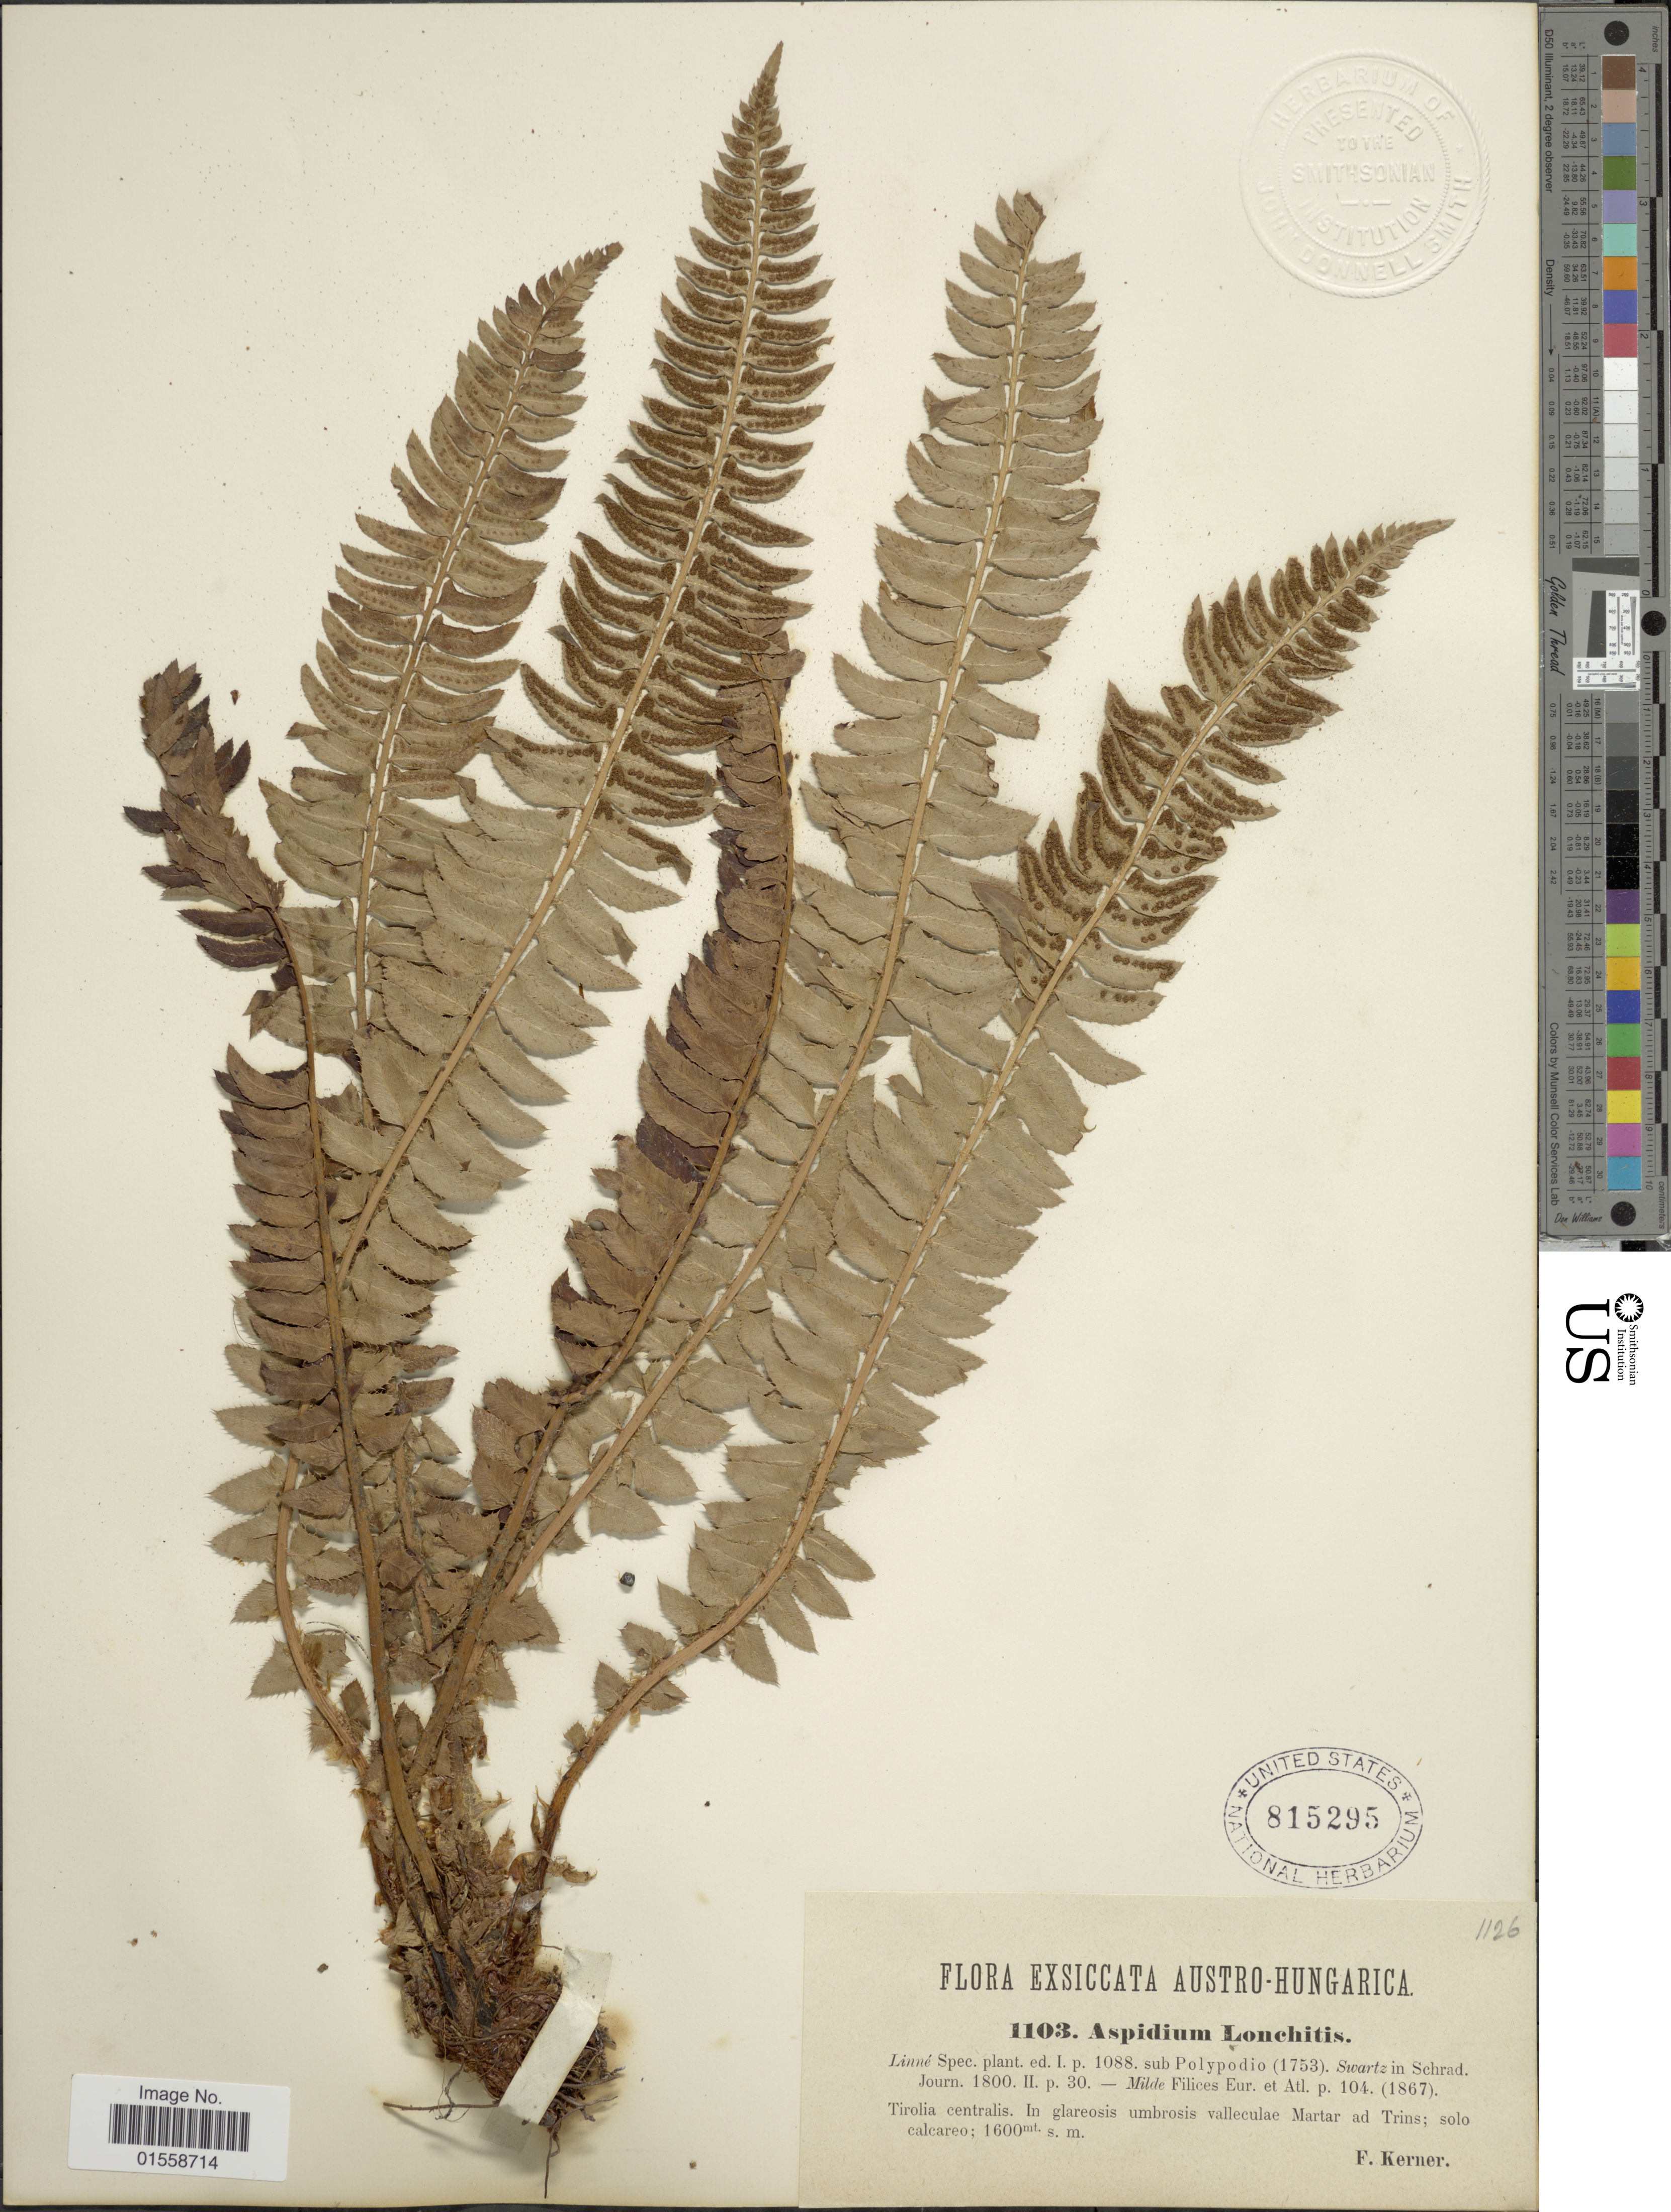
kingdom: Plantae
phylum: Tracheophyta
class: Polypodiopsida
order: Polypodiales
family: Dryopteridaceae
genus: Polystichum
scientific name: Polystichum lonchitis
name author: (Roth) L.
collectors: F. Kerner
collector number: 1103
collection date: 1867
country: Austria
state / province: Tirol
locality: Austro-Hungarica, Tirolia Centralis, in glareosis umbrosis valleculae Martar ad Trins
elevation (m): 1600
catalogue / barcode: US 815295